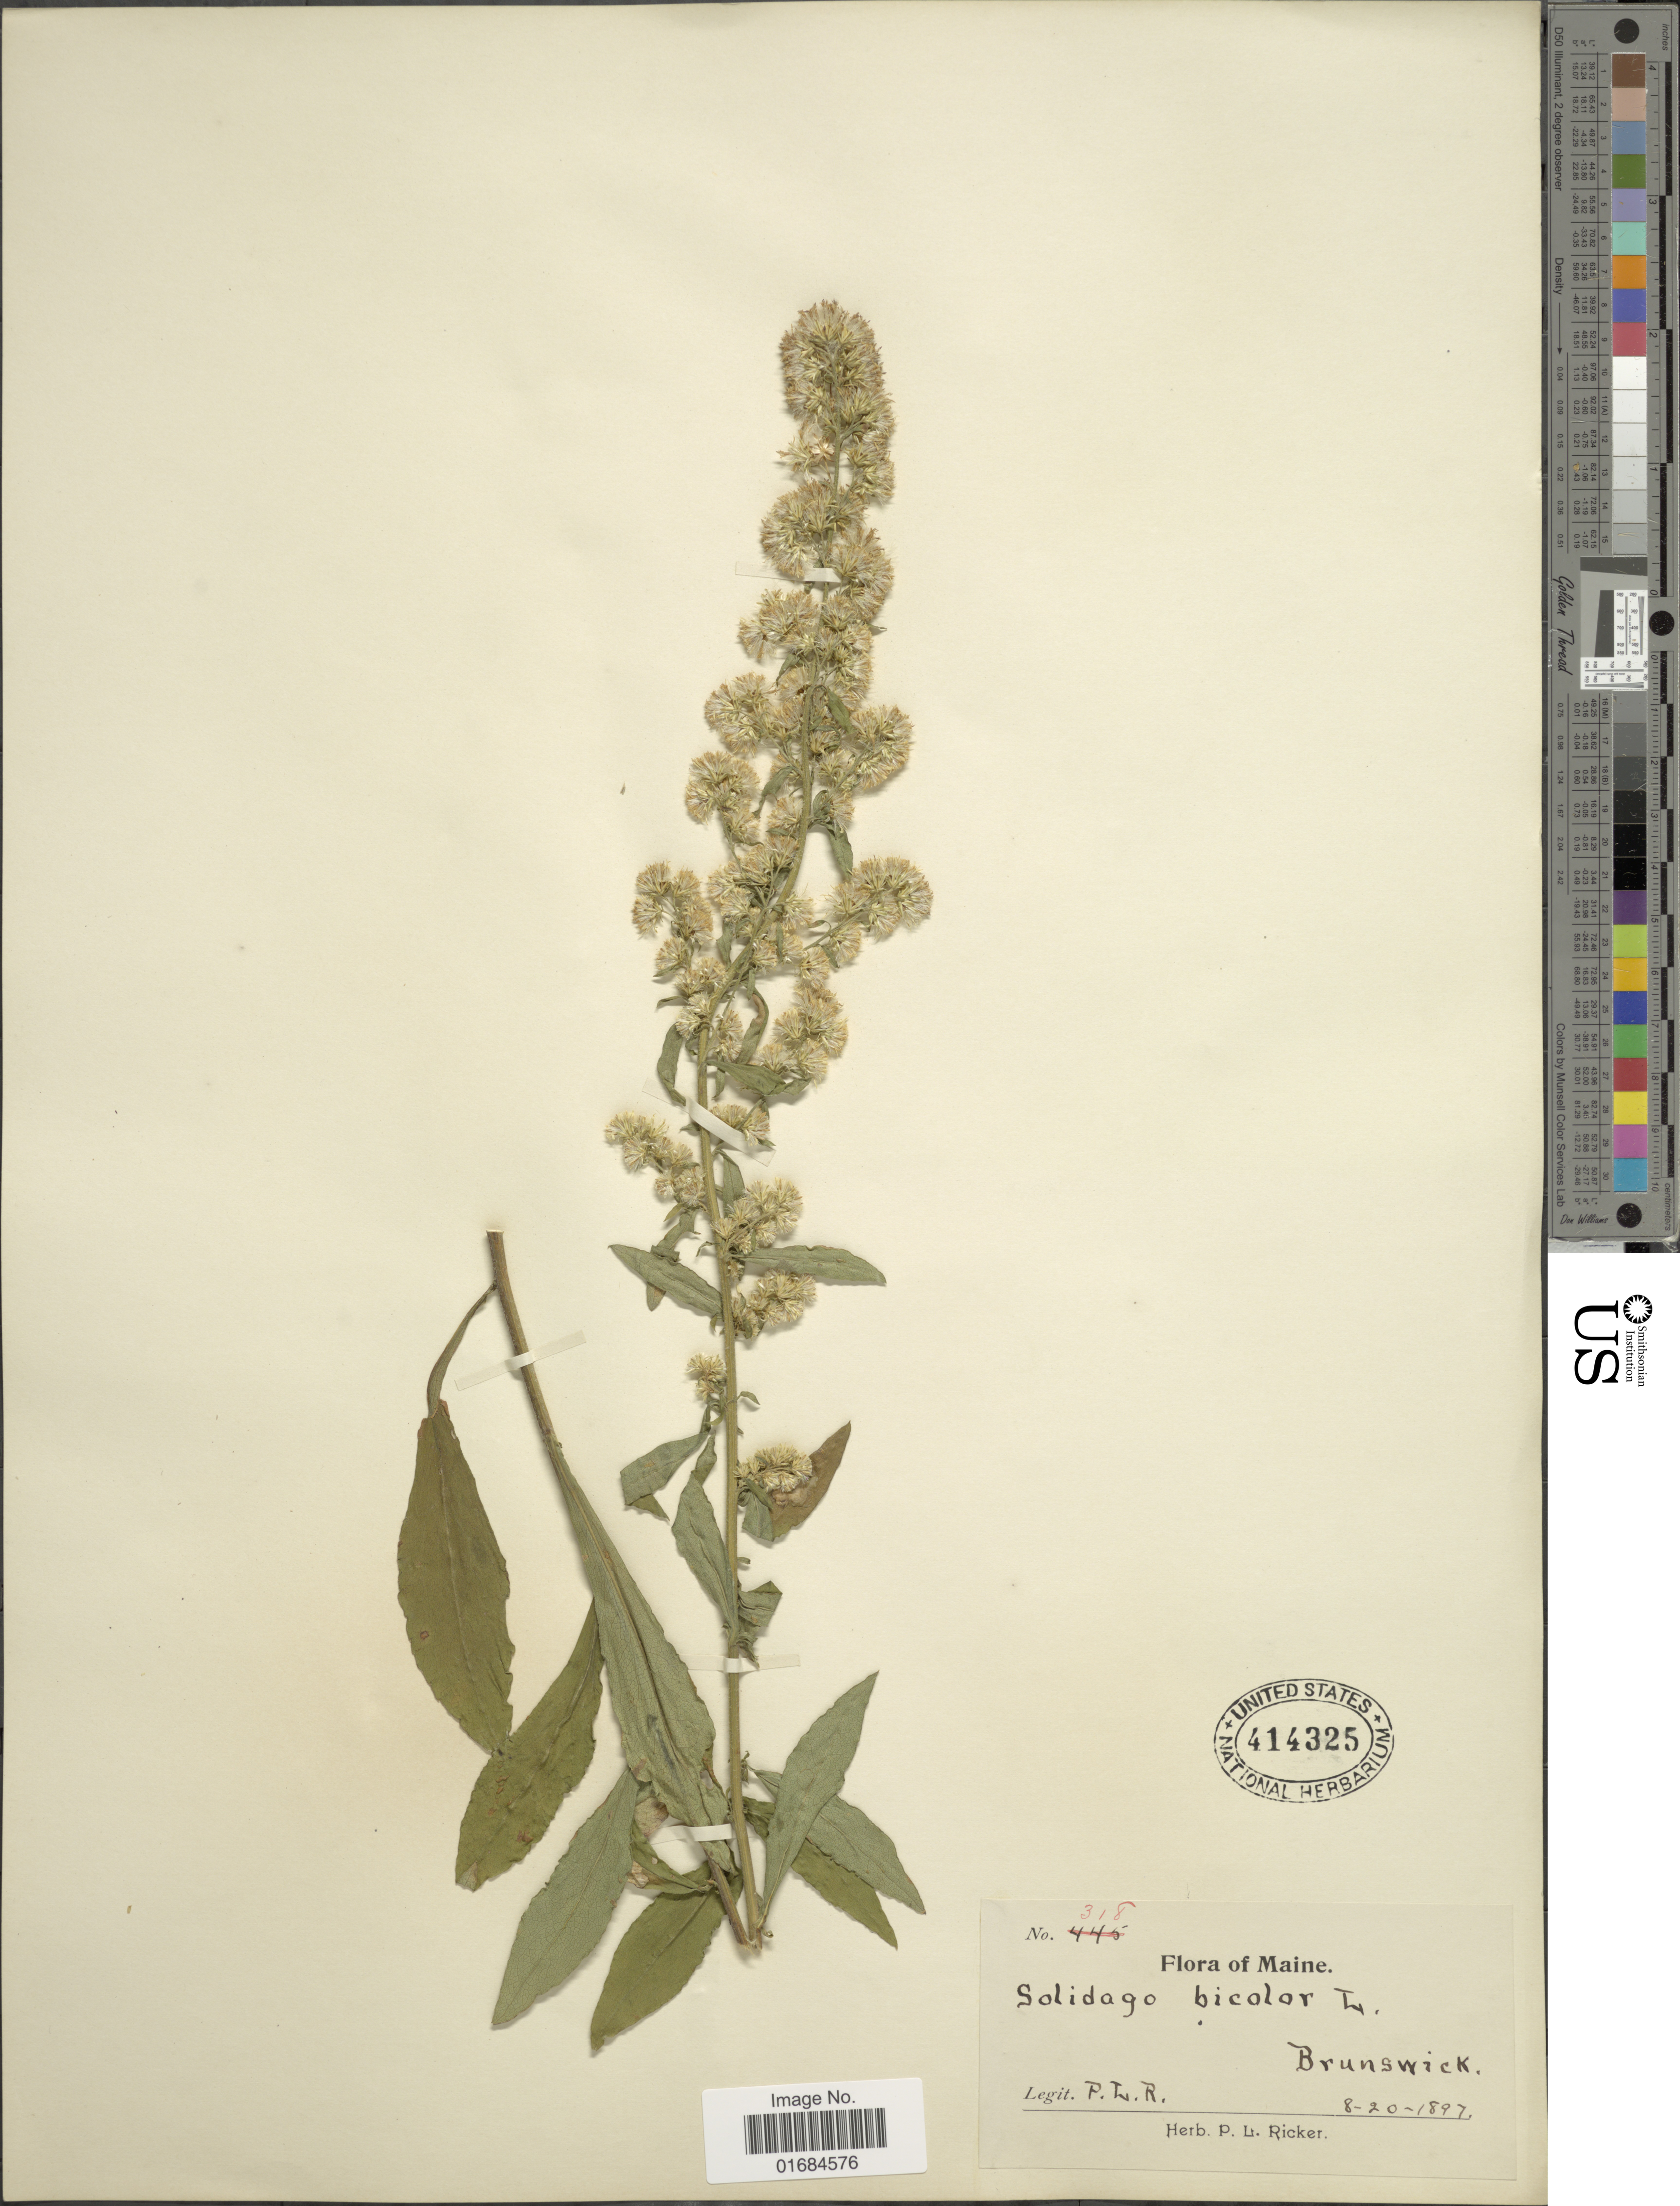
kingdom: Plantae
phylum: Tracheophyta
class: Magnoliopsida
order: Asterales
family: Asteraceae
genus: Solidago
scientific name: Solidago bicolor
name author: L.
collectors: P. Ricker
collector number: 318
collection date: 1897-08-20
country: United States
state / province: Maine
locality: Brunswick.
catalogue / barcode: US 414325